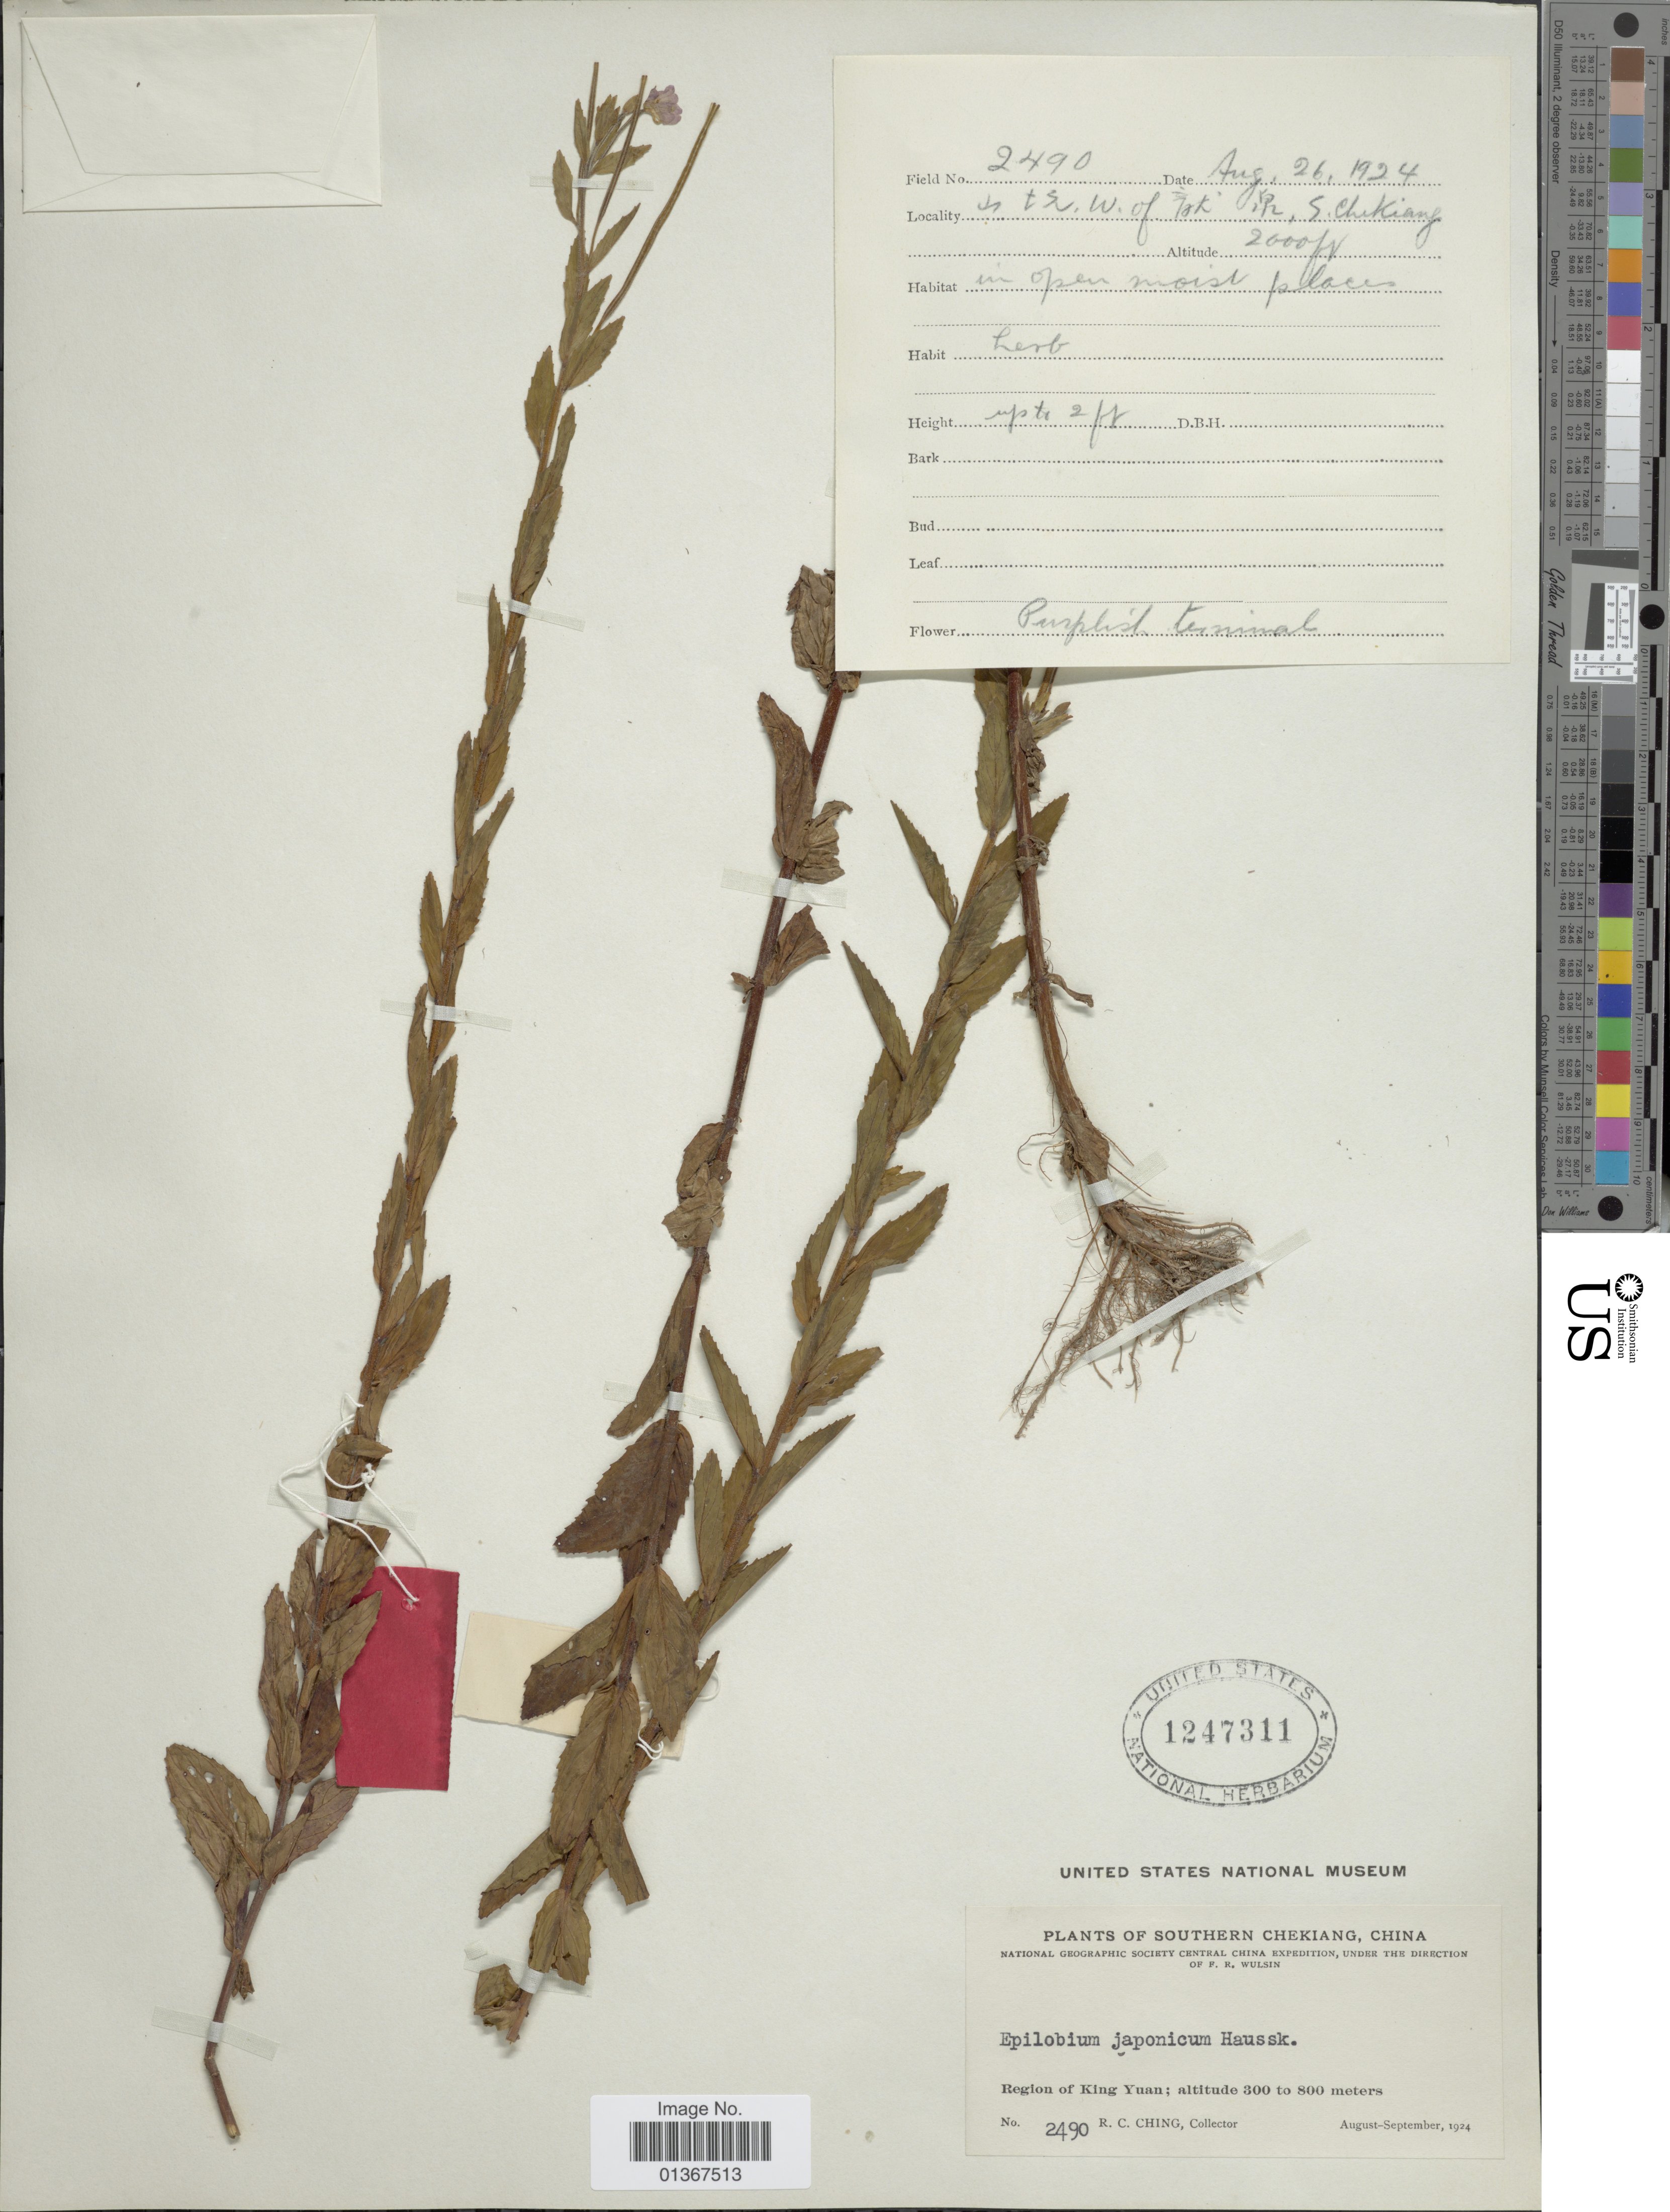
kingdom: Plantae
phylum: Tracheophyta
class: Magnoliopsida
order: Myrtales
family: Onagraceae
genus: Epilobium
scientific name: Epilobium pyrricholophum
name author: Franch. & Sav.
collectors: R. C. Ching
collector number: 2490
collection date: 1924-08/1924-09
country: China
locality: Southern Chekiang. Region of King Yuan.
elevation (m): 300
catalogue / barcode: US 1247311